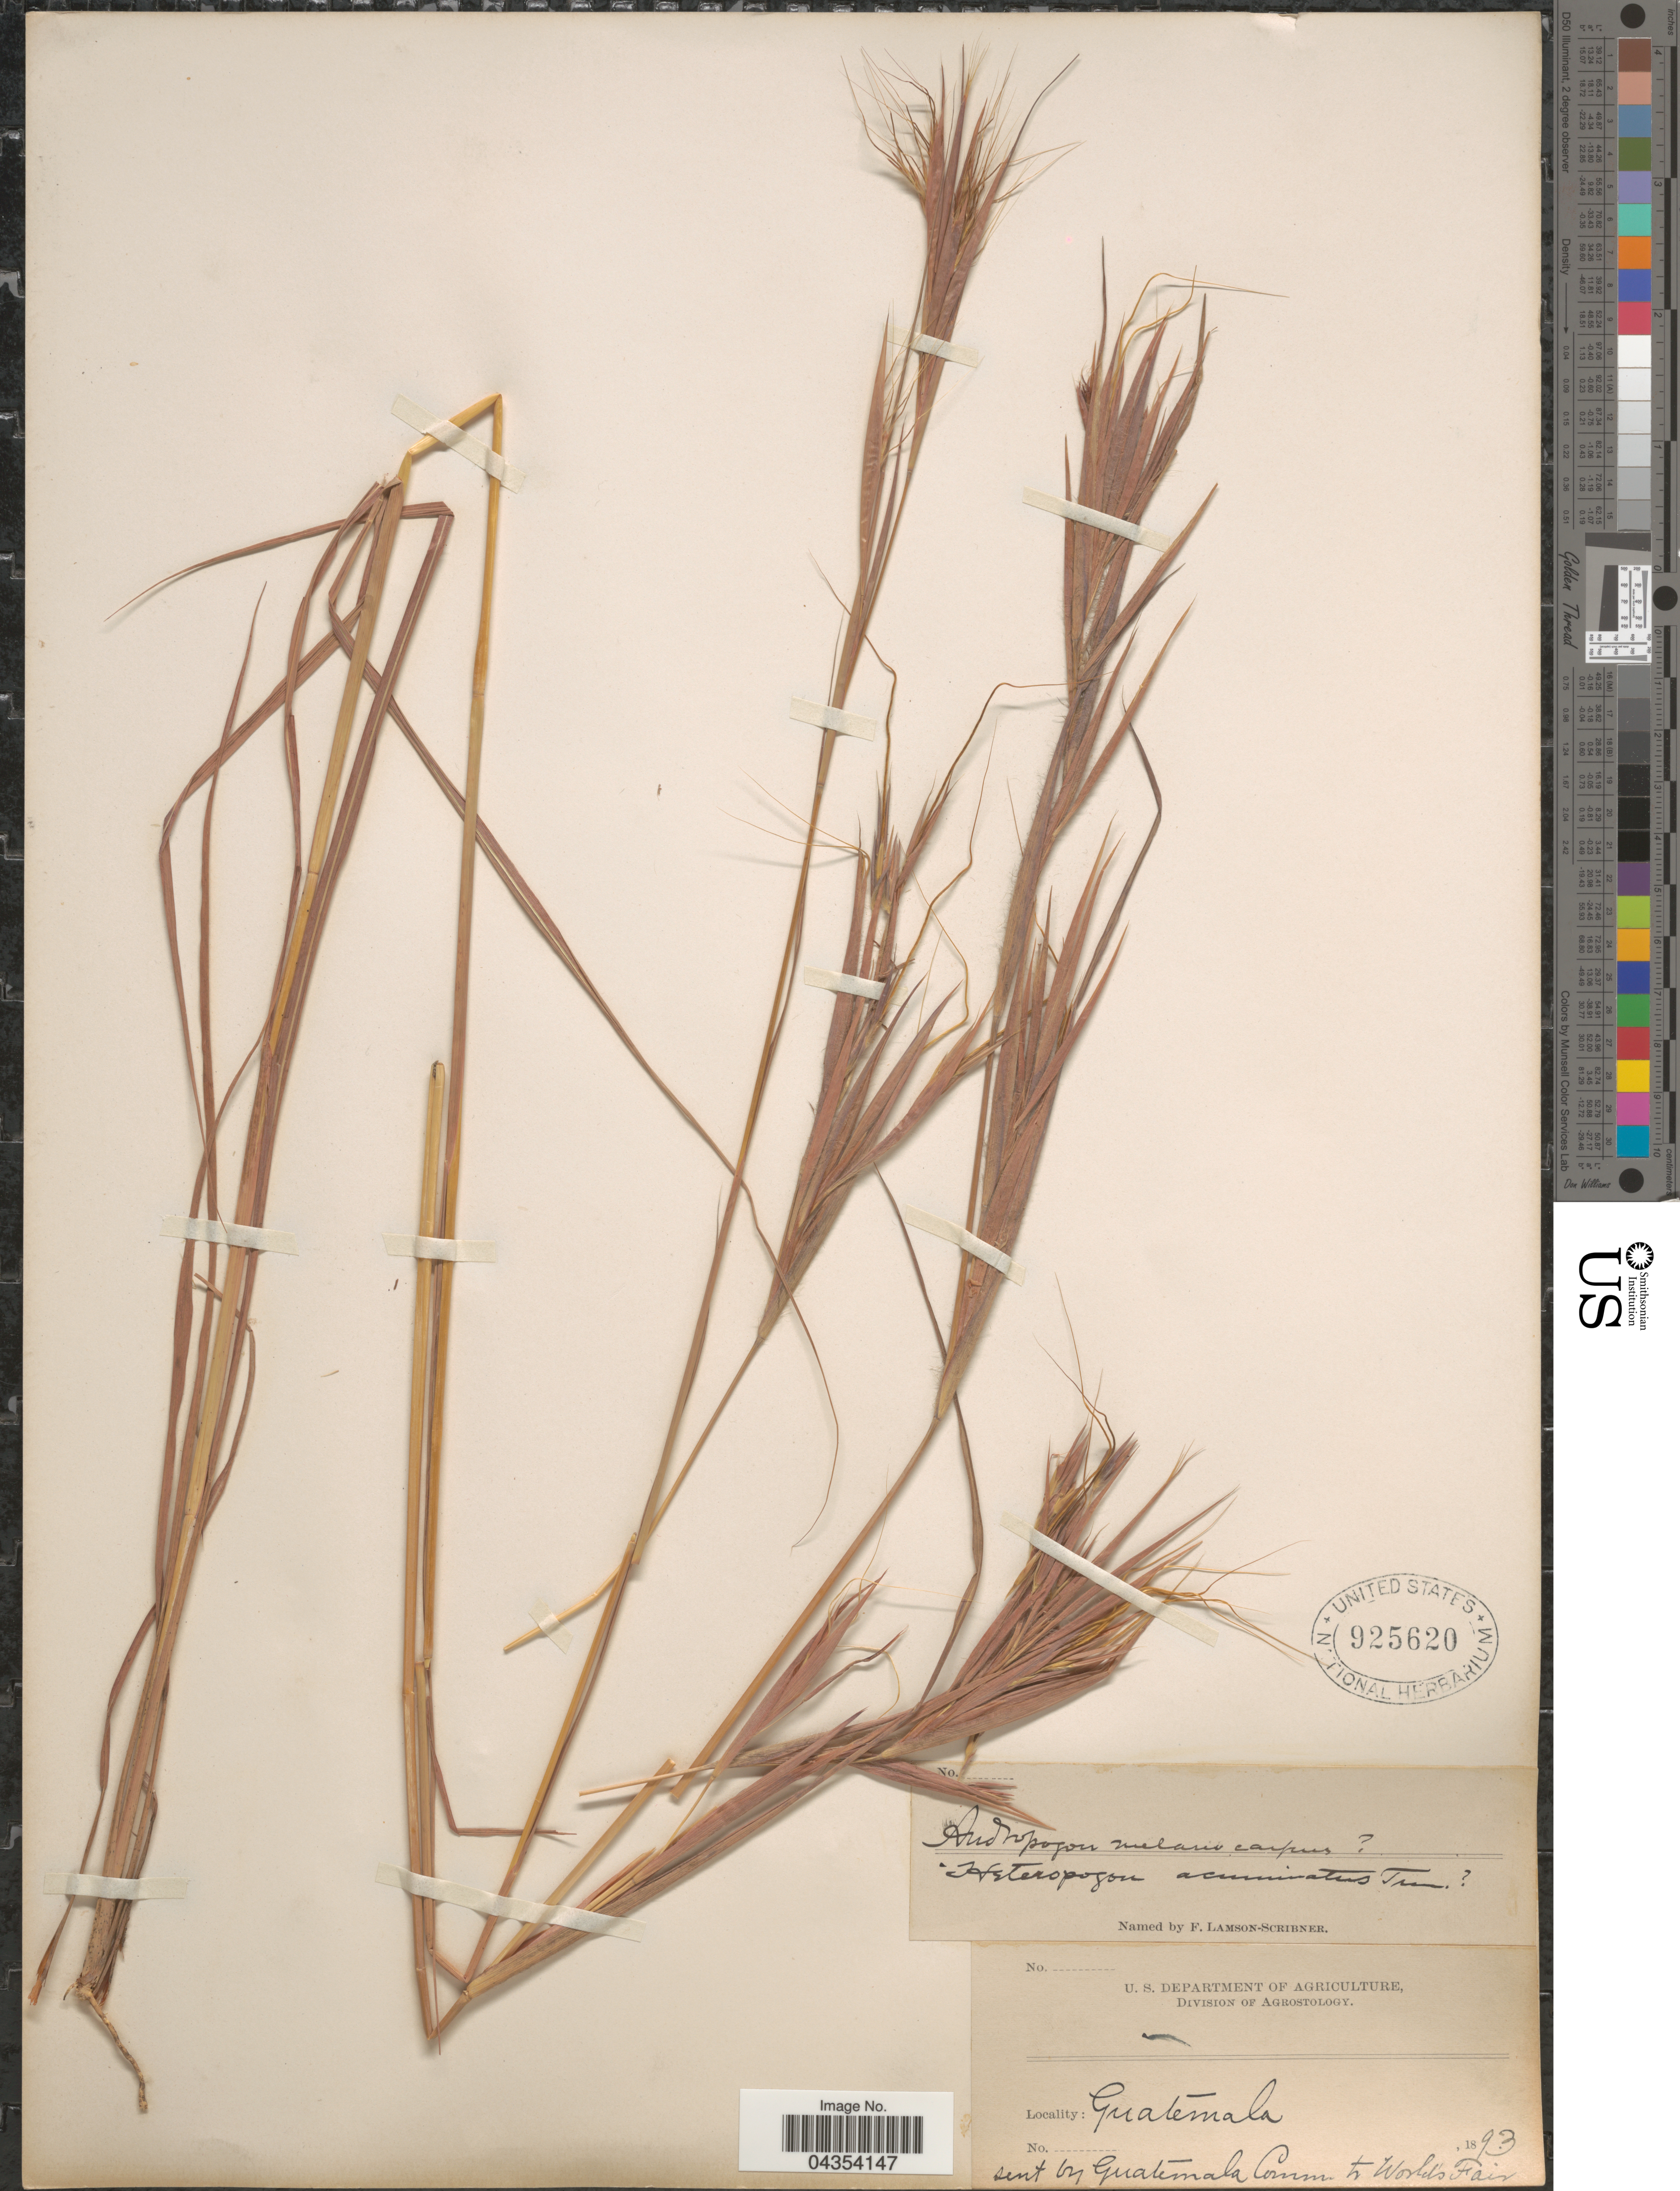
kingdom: Plantae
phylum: Tracheophyta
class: Liliopsida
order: Poales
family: Poaceae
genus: Hyperthelia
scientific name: Hyperthelia dissoluta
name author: (Nees ex Steud.) Clayton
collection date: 1893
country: Guatemala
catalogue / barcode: US 925620